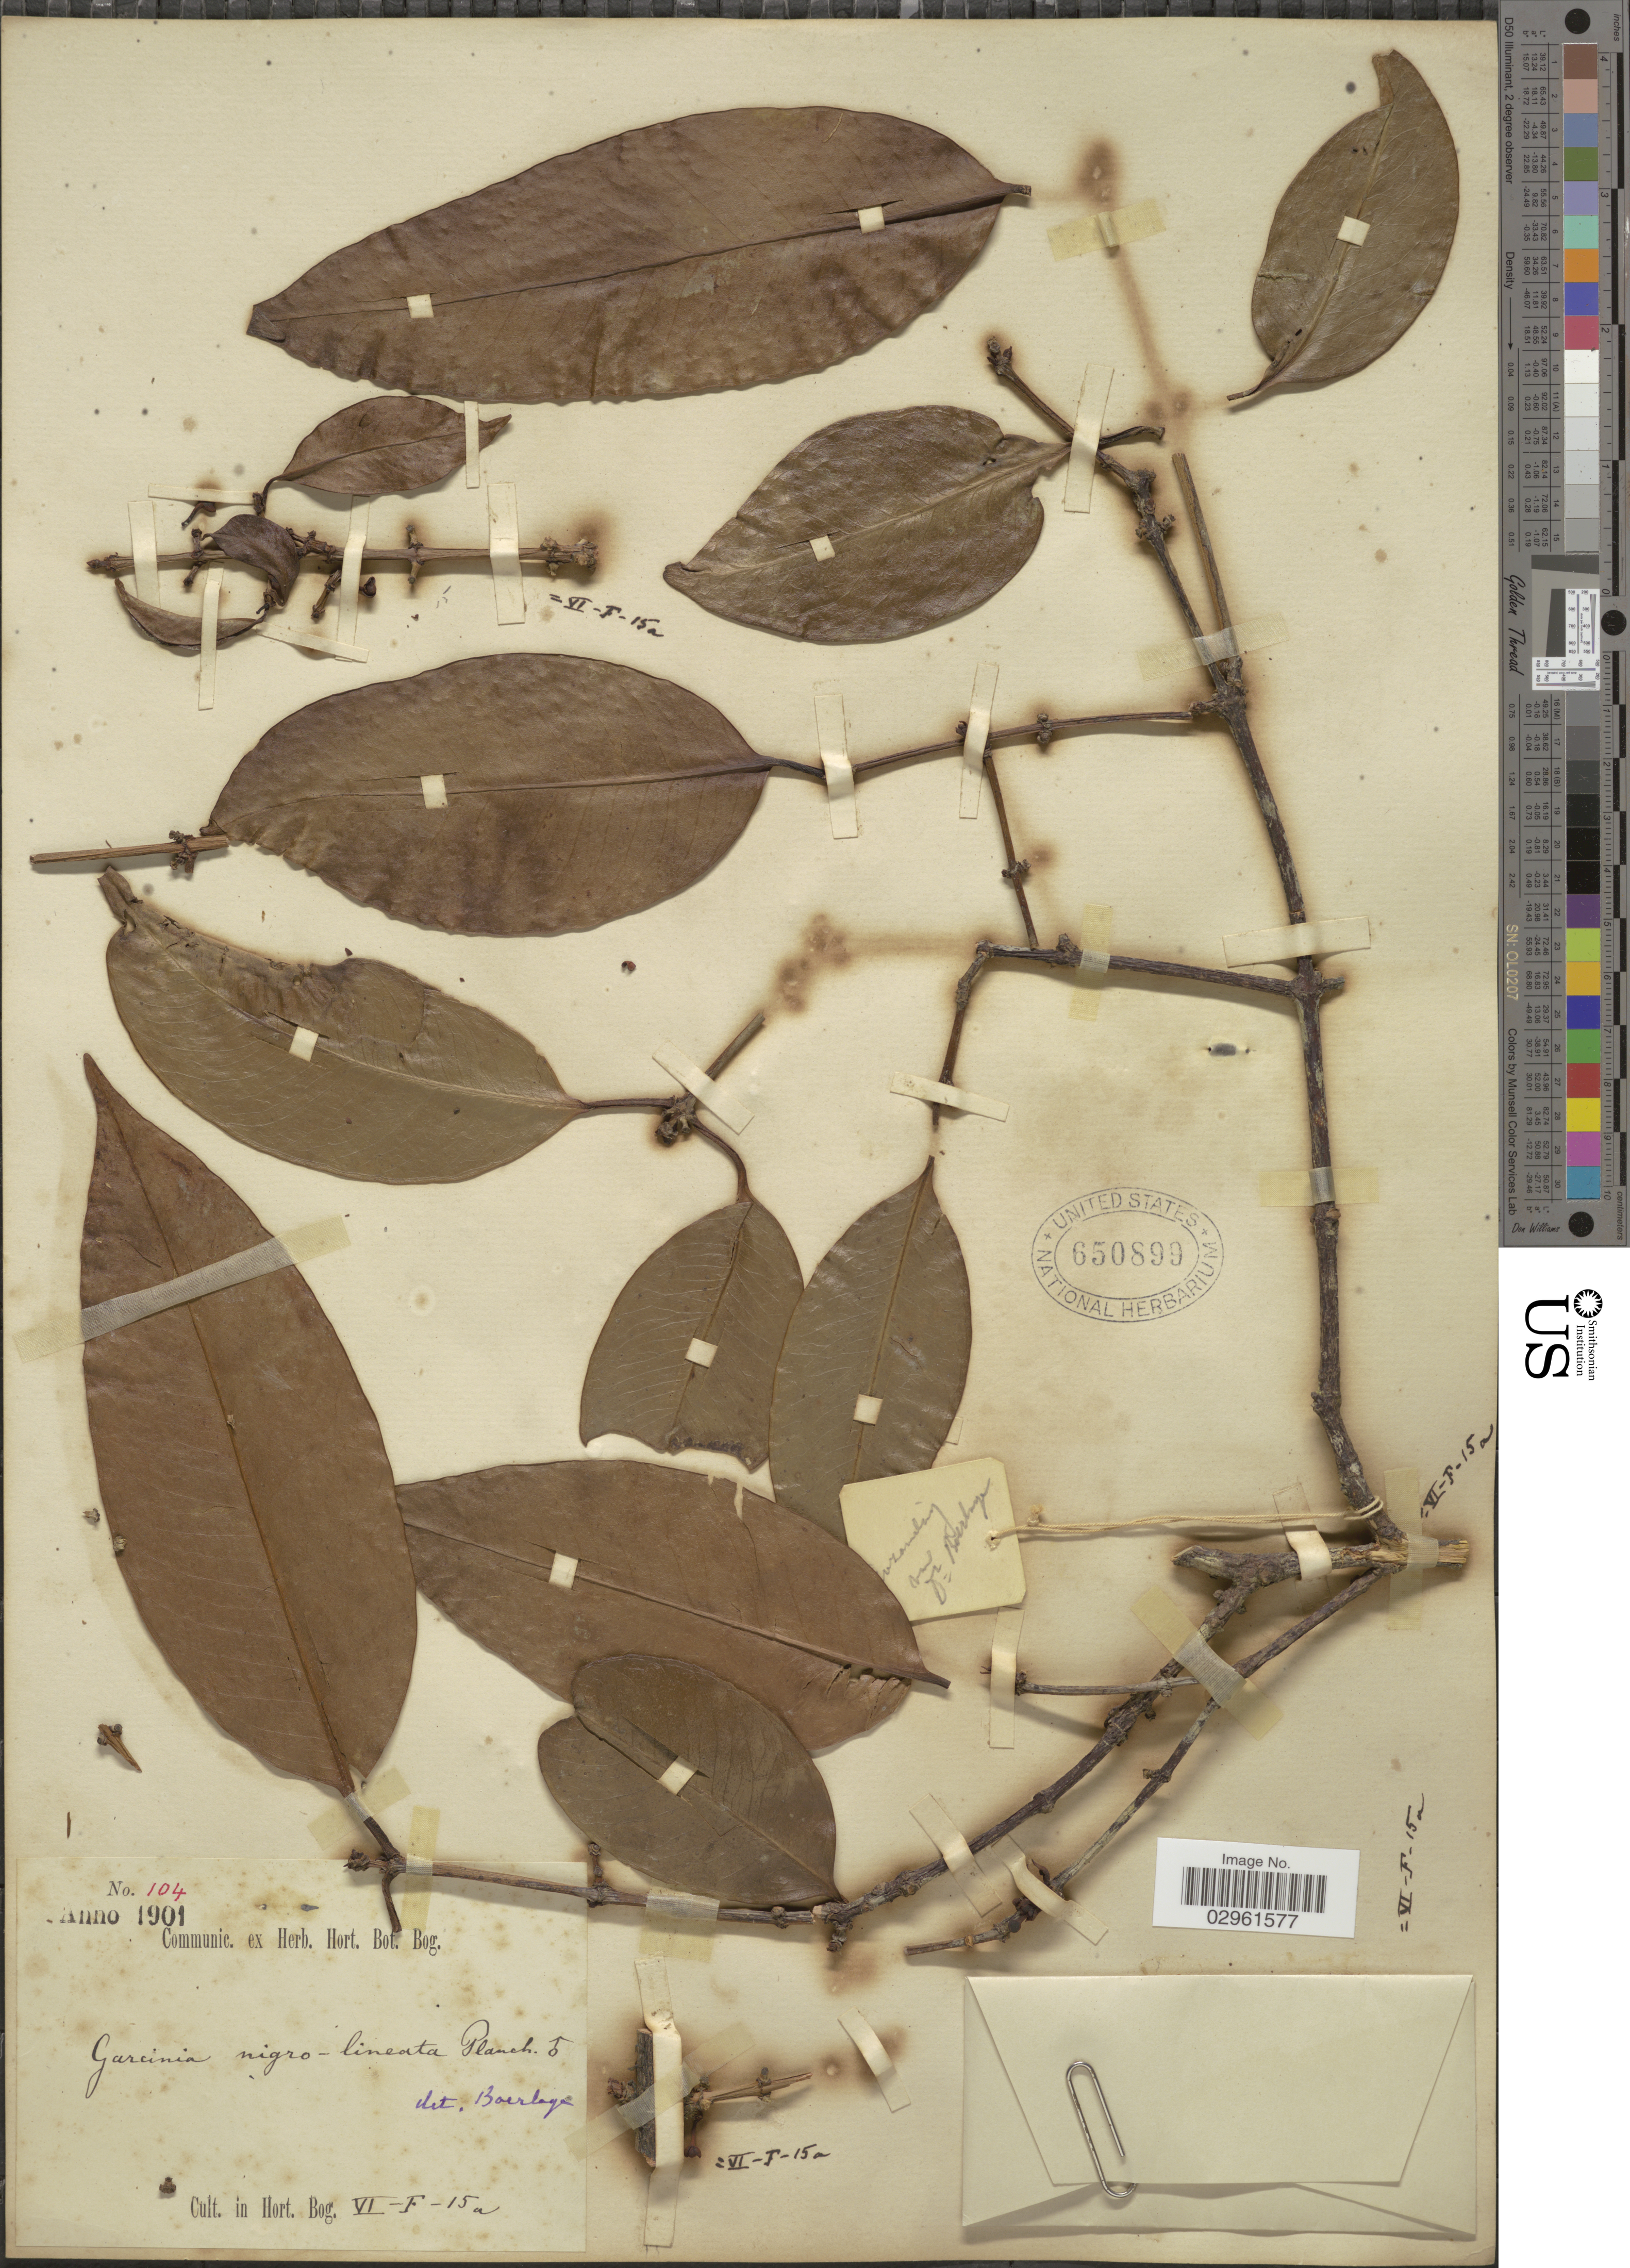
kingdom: Plantae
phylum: Tracheophyta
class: Magnoliopsida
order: Malpighiales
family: Clusiaceae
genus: Garcinia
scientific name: Garcinia nigrolineata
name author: Planch. ex T. Anderson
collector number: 104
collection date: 1901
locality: In Hort. Bog. VI-F-15a [unsure placement]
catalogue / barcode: US 650899